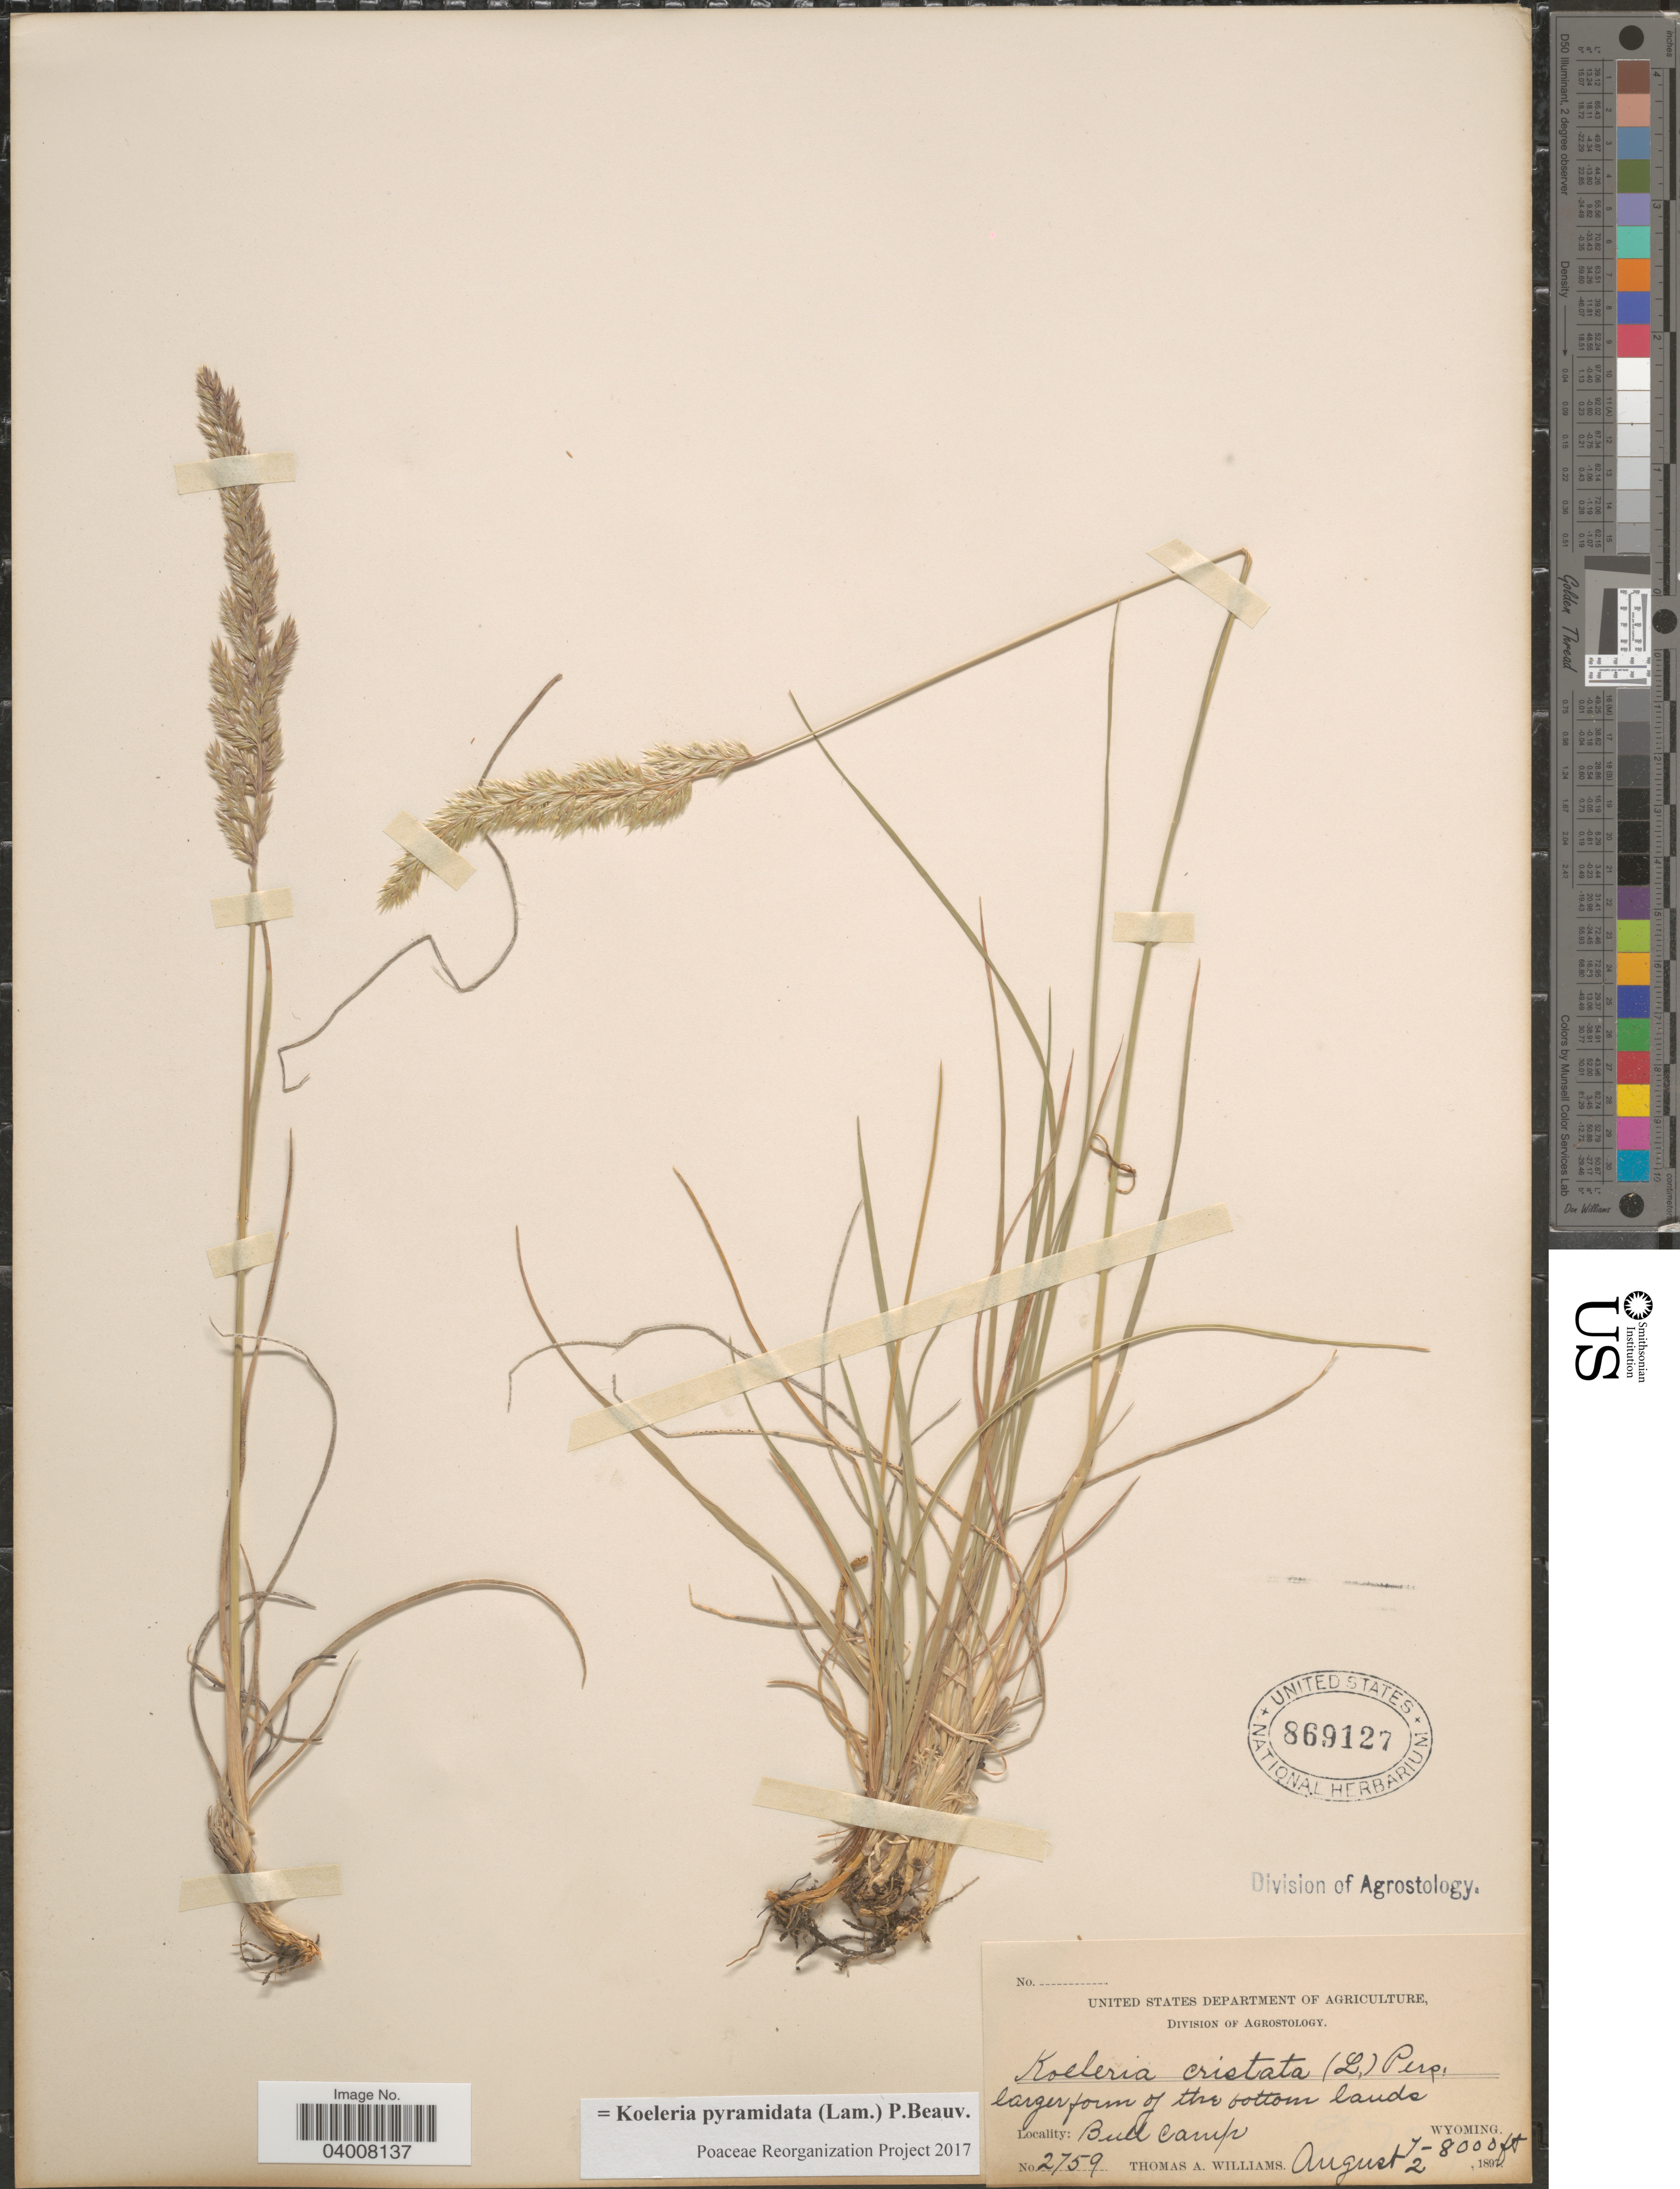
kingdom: Plantae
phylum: Tracheophyta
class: Liliopsida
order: Poales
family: Poaceae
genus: Koeleria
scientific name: Koeleria pyramidata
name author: (Lam.) P. Beauv.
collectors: T. A. Williams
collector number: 2759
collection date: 1897-08-02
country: United States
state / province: Wyoming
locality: Larger form of the bottom lands. Bull Camp.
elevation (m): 2134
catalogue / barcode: US 869127